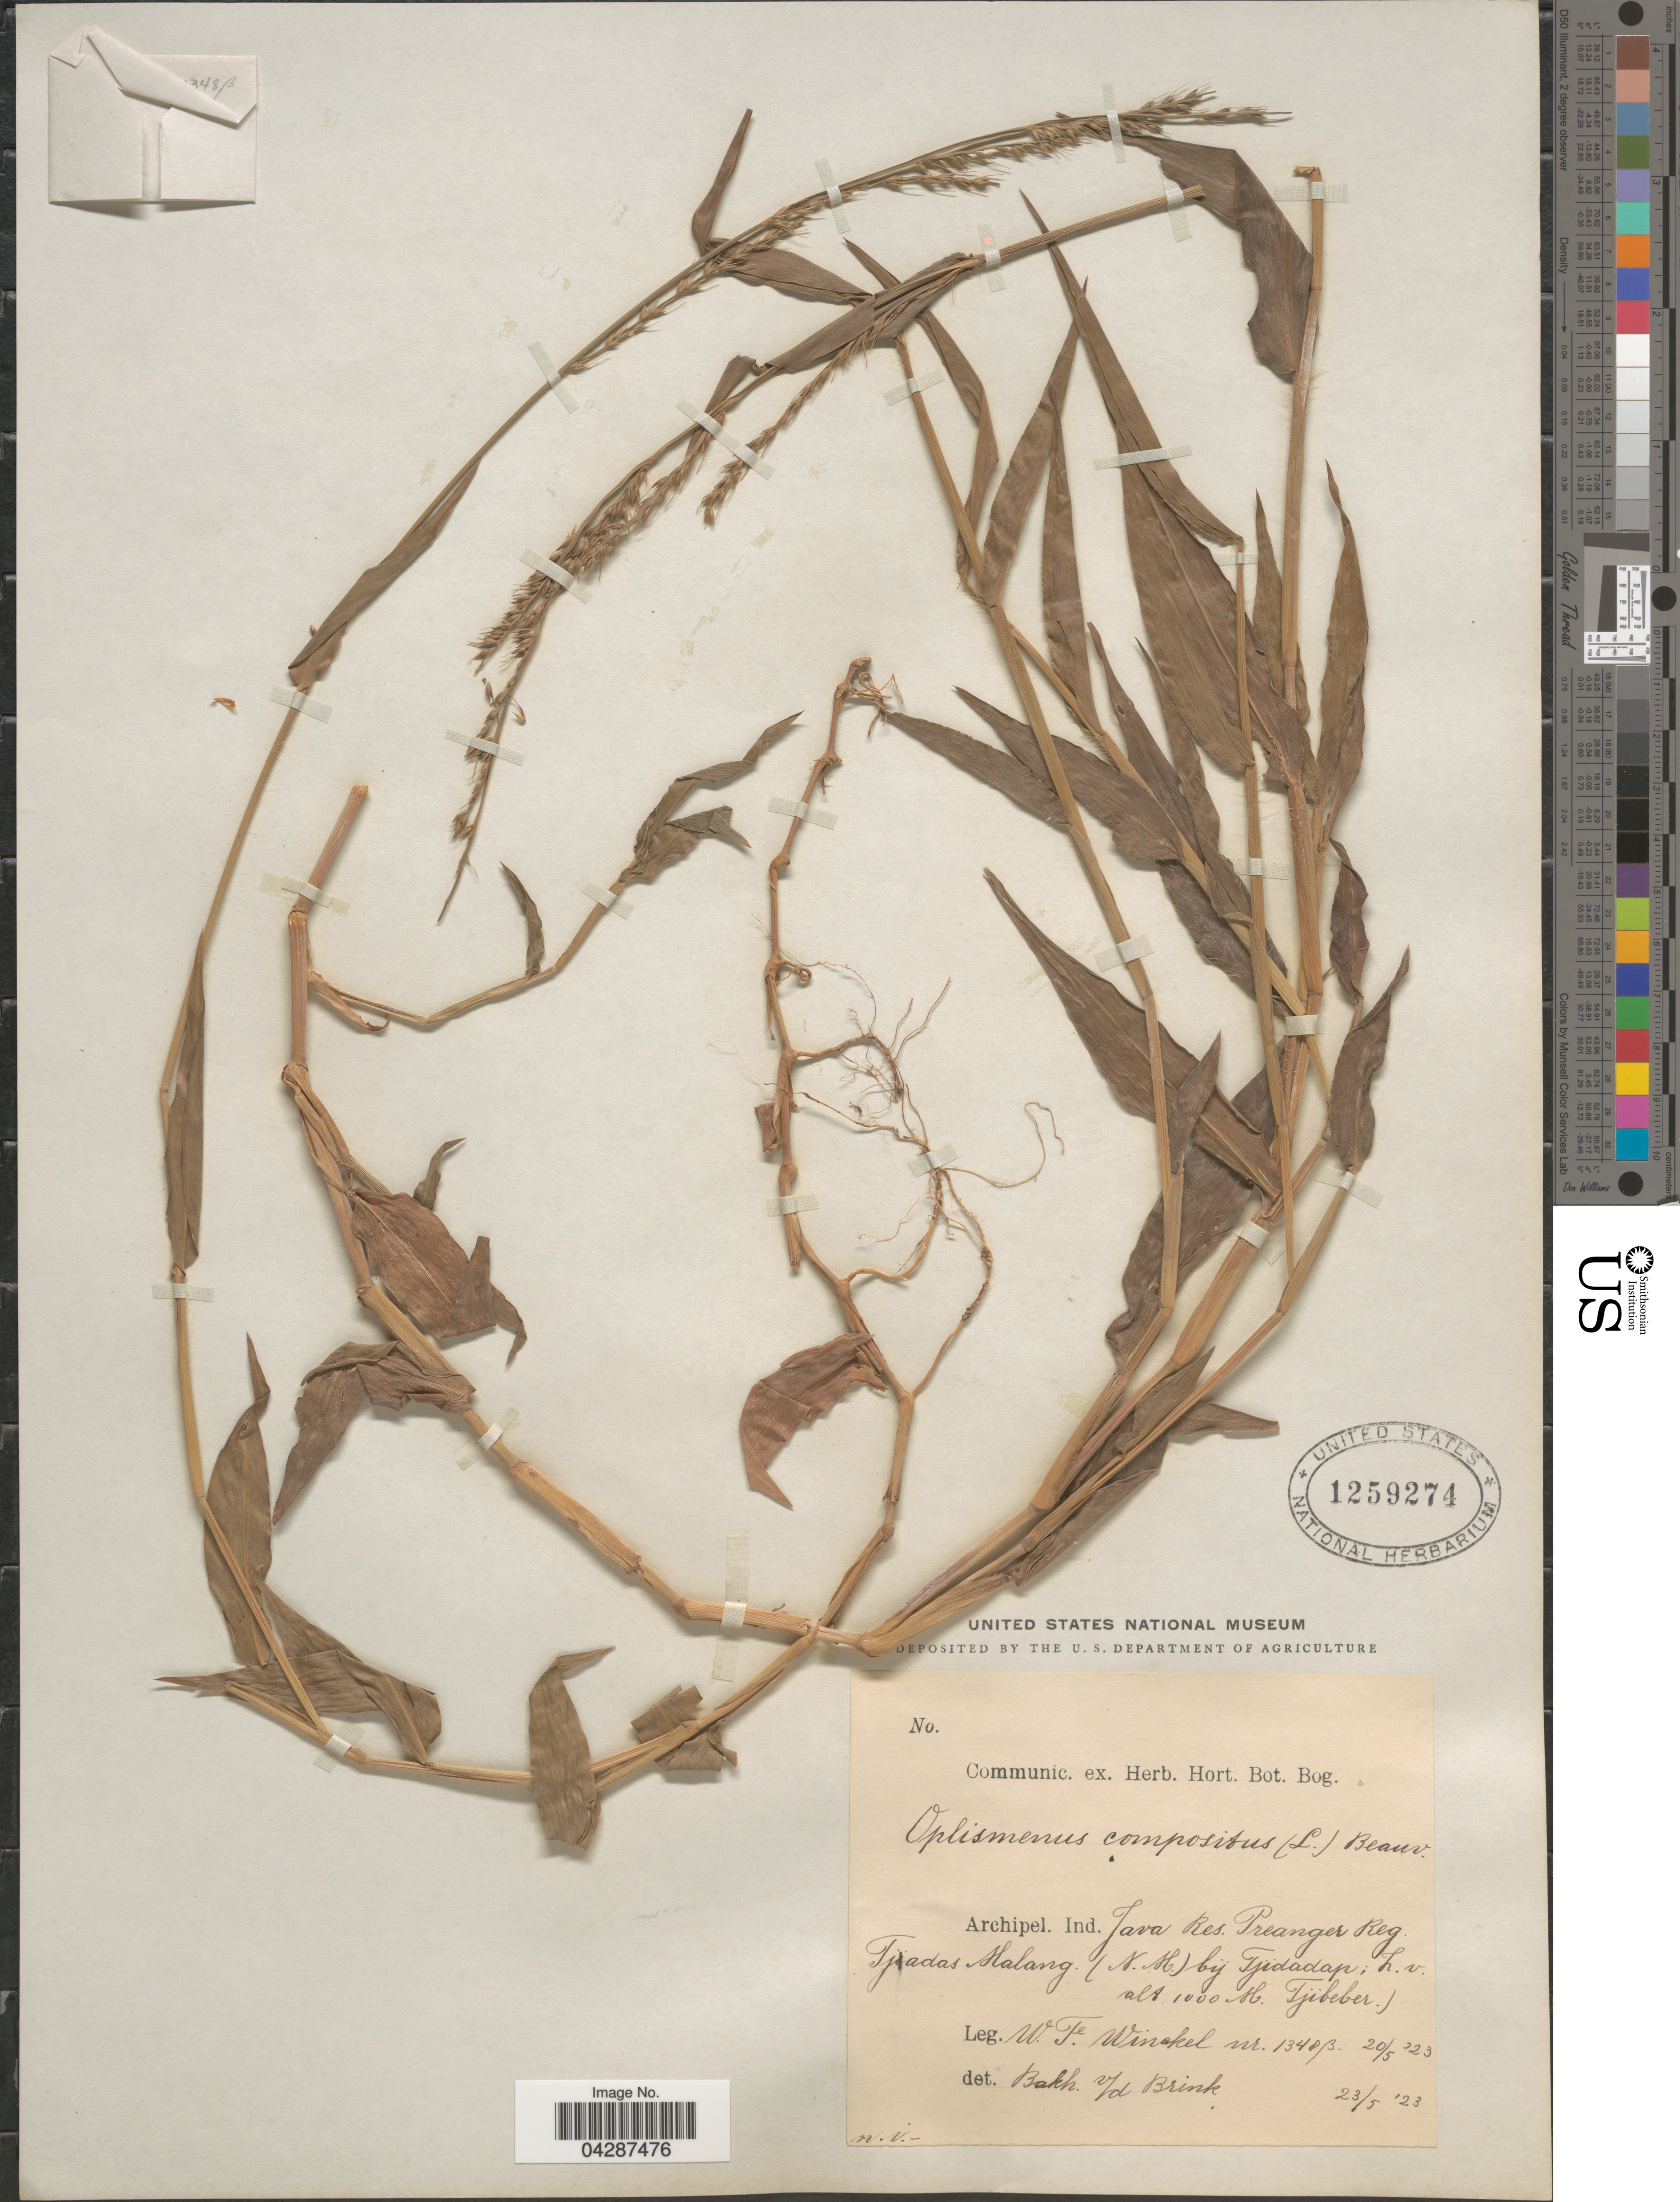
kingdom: Plantae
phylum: Tracheophyta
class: Liliopsida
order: Poales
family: Poaceae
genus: Oplismenus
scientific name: Oplismenus compositus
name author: (L.) P. Beauv.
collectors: W. Winckel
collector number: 1348B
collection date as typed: Transcribed d/m/y: 20/5/23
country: Indonesia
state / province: Java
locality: Archipel. Ind. Res. Preanger Reg. Tjiadas Malang. (N.H.) bij Tjidadap; Z. v. Tjibeber).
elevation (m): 1000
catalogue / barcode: US 1259274